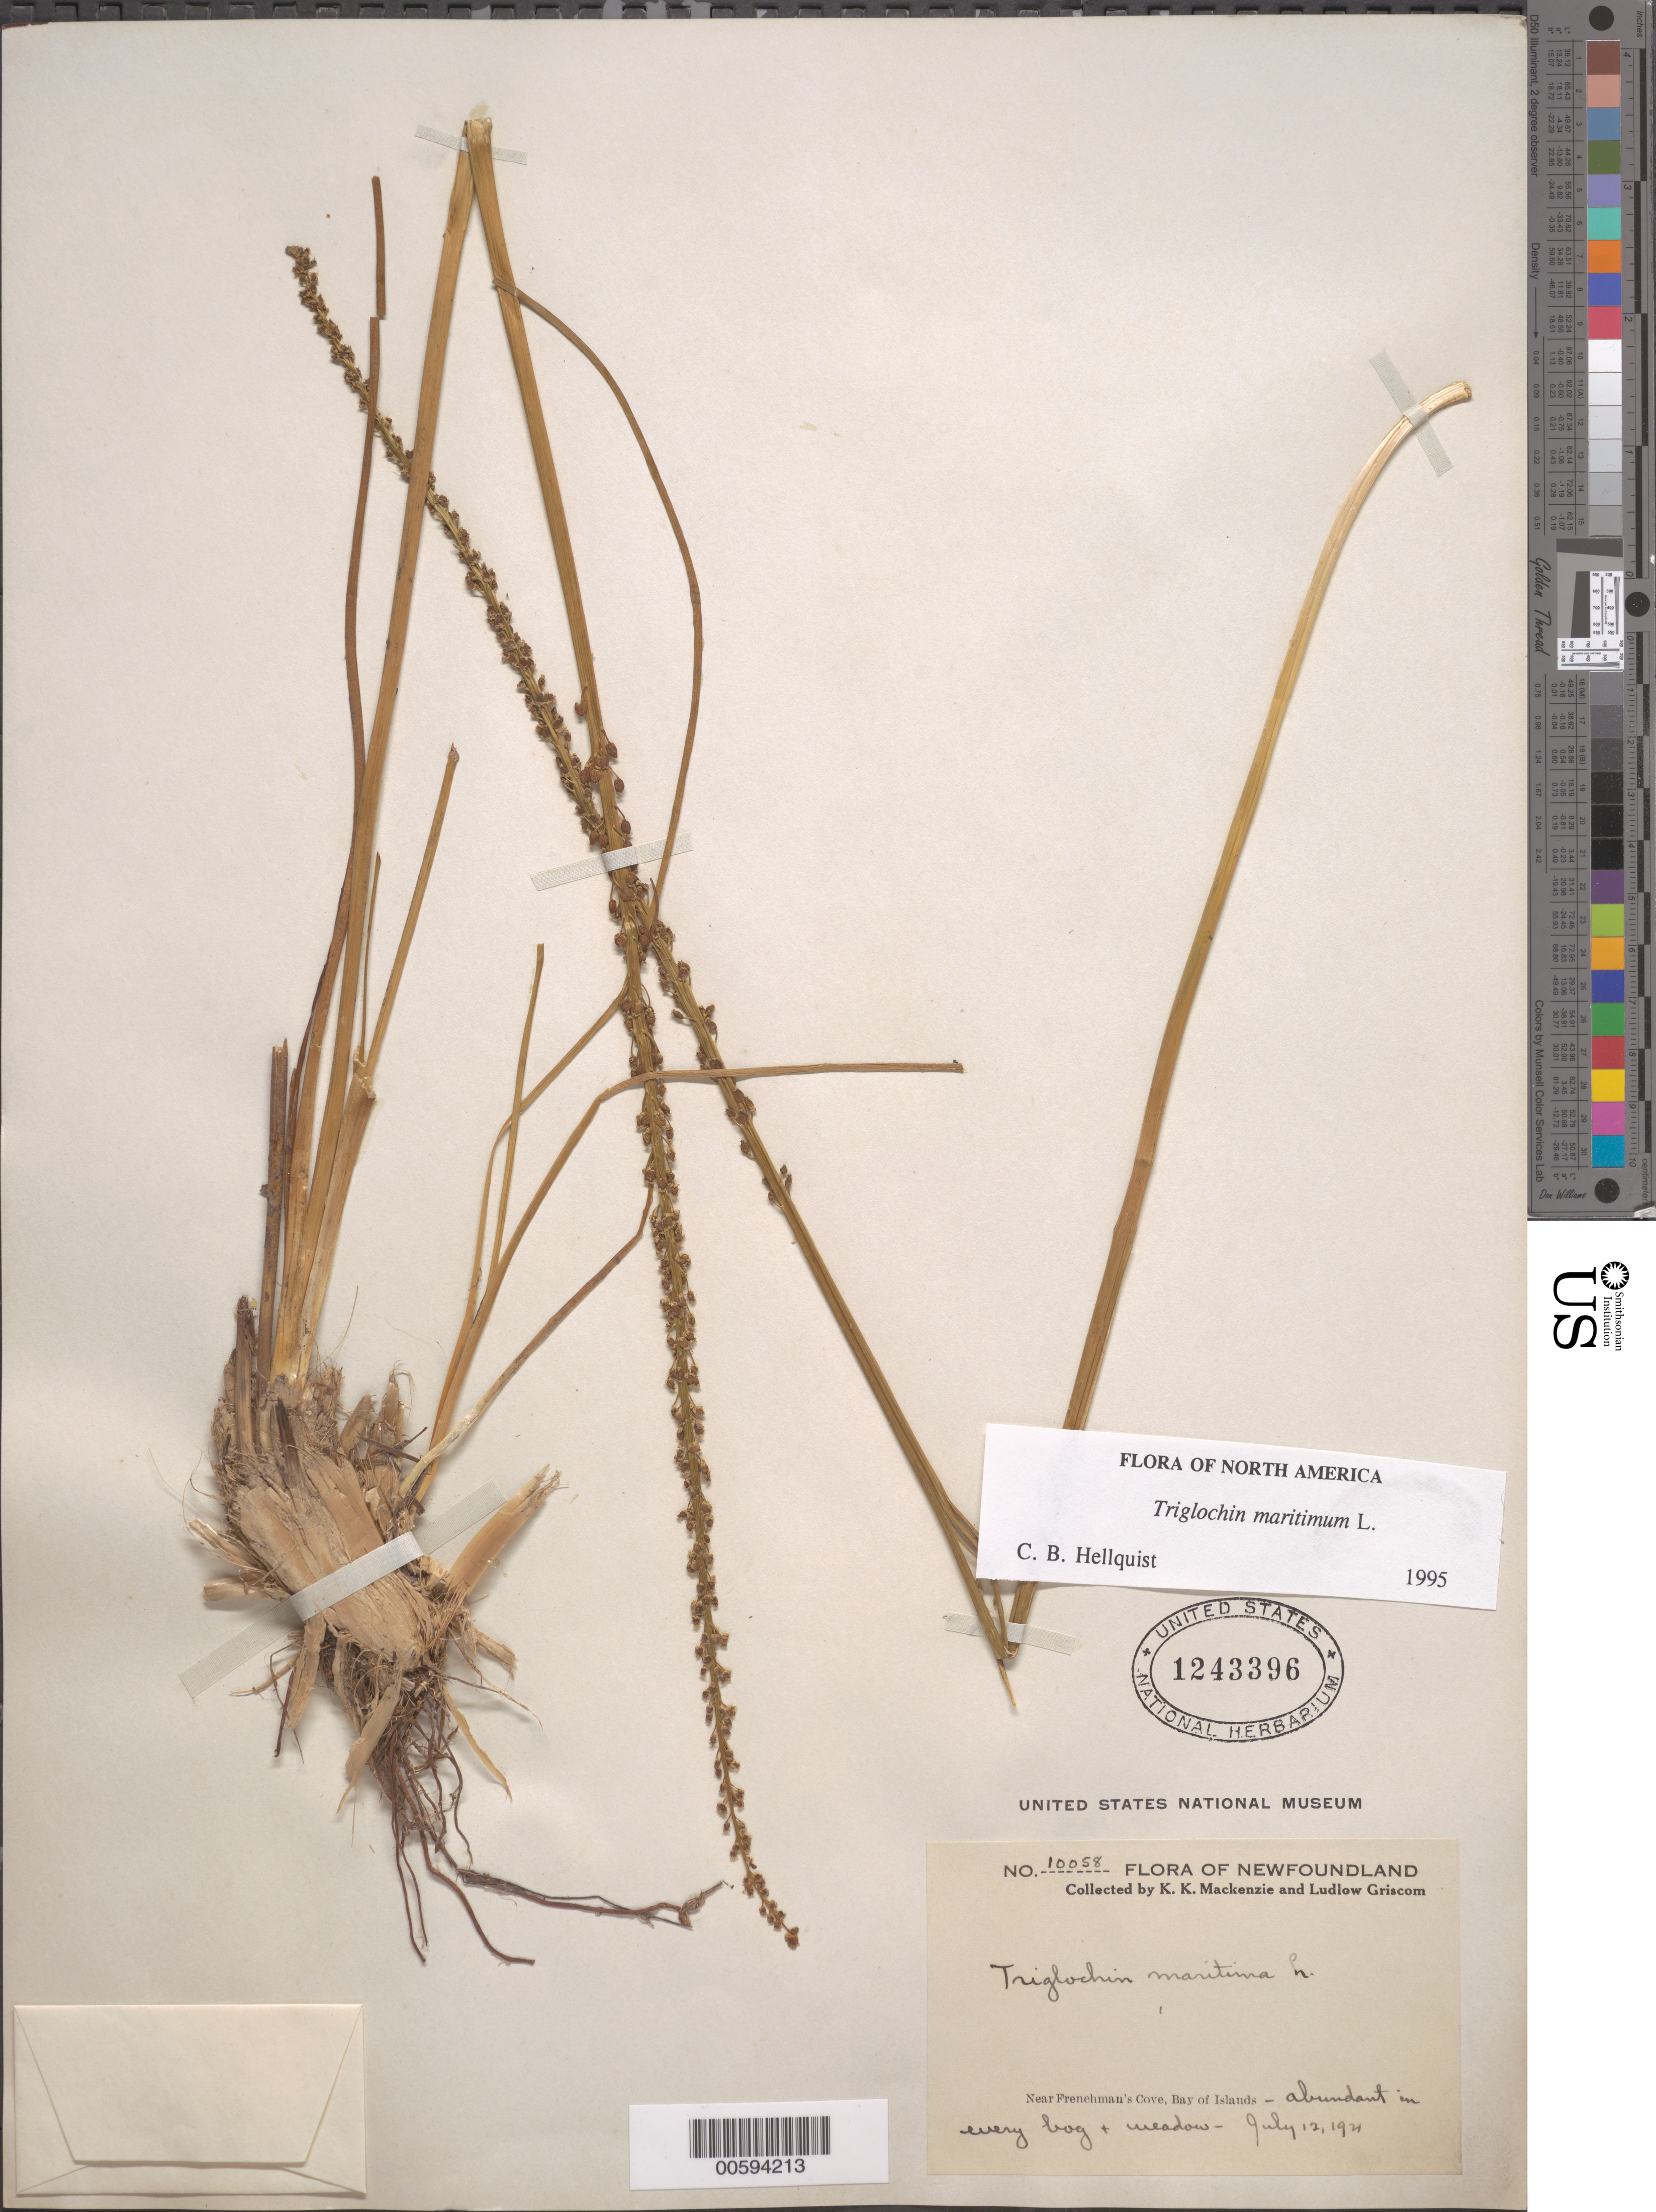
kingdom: Plantae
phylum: Tracheophyta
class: Liliopsida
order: Alismatales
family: Juncaginaceae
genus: Triglochin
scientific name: Triglochin maritima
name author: L.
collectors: K. K. Mackenzie & L. Griscom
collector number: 10058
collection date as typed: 12 Jul 1921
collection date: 1921-07-12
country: Canada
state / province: Newfoundland and Labrador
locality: Near Frenchman's Cove, Bay of Islands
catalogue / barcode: US 1243396